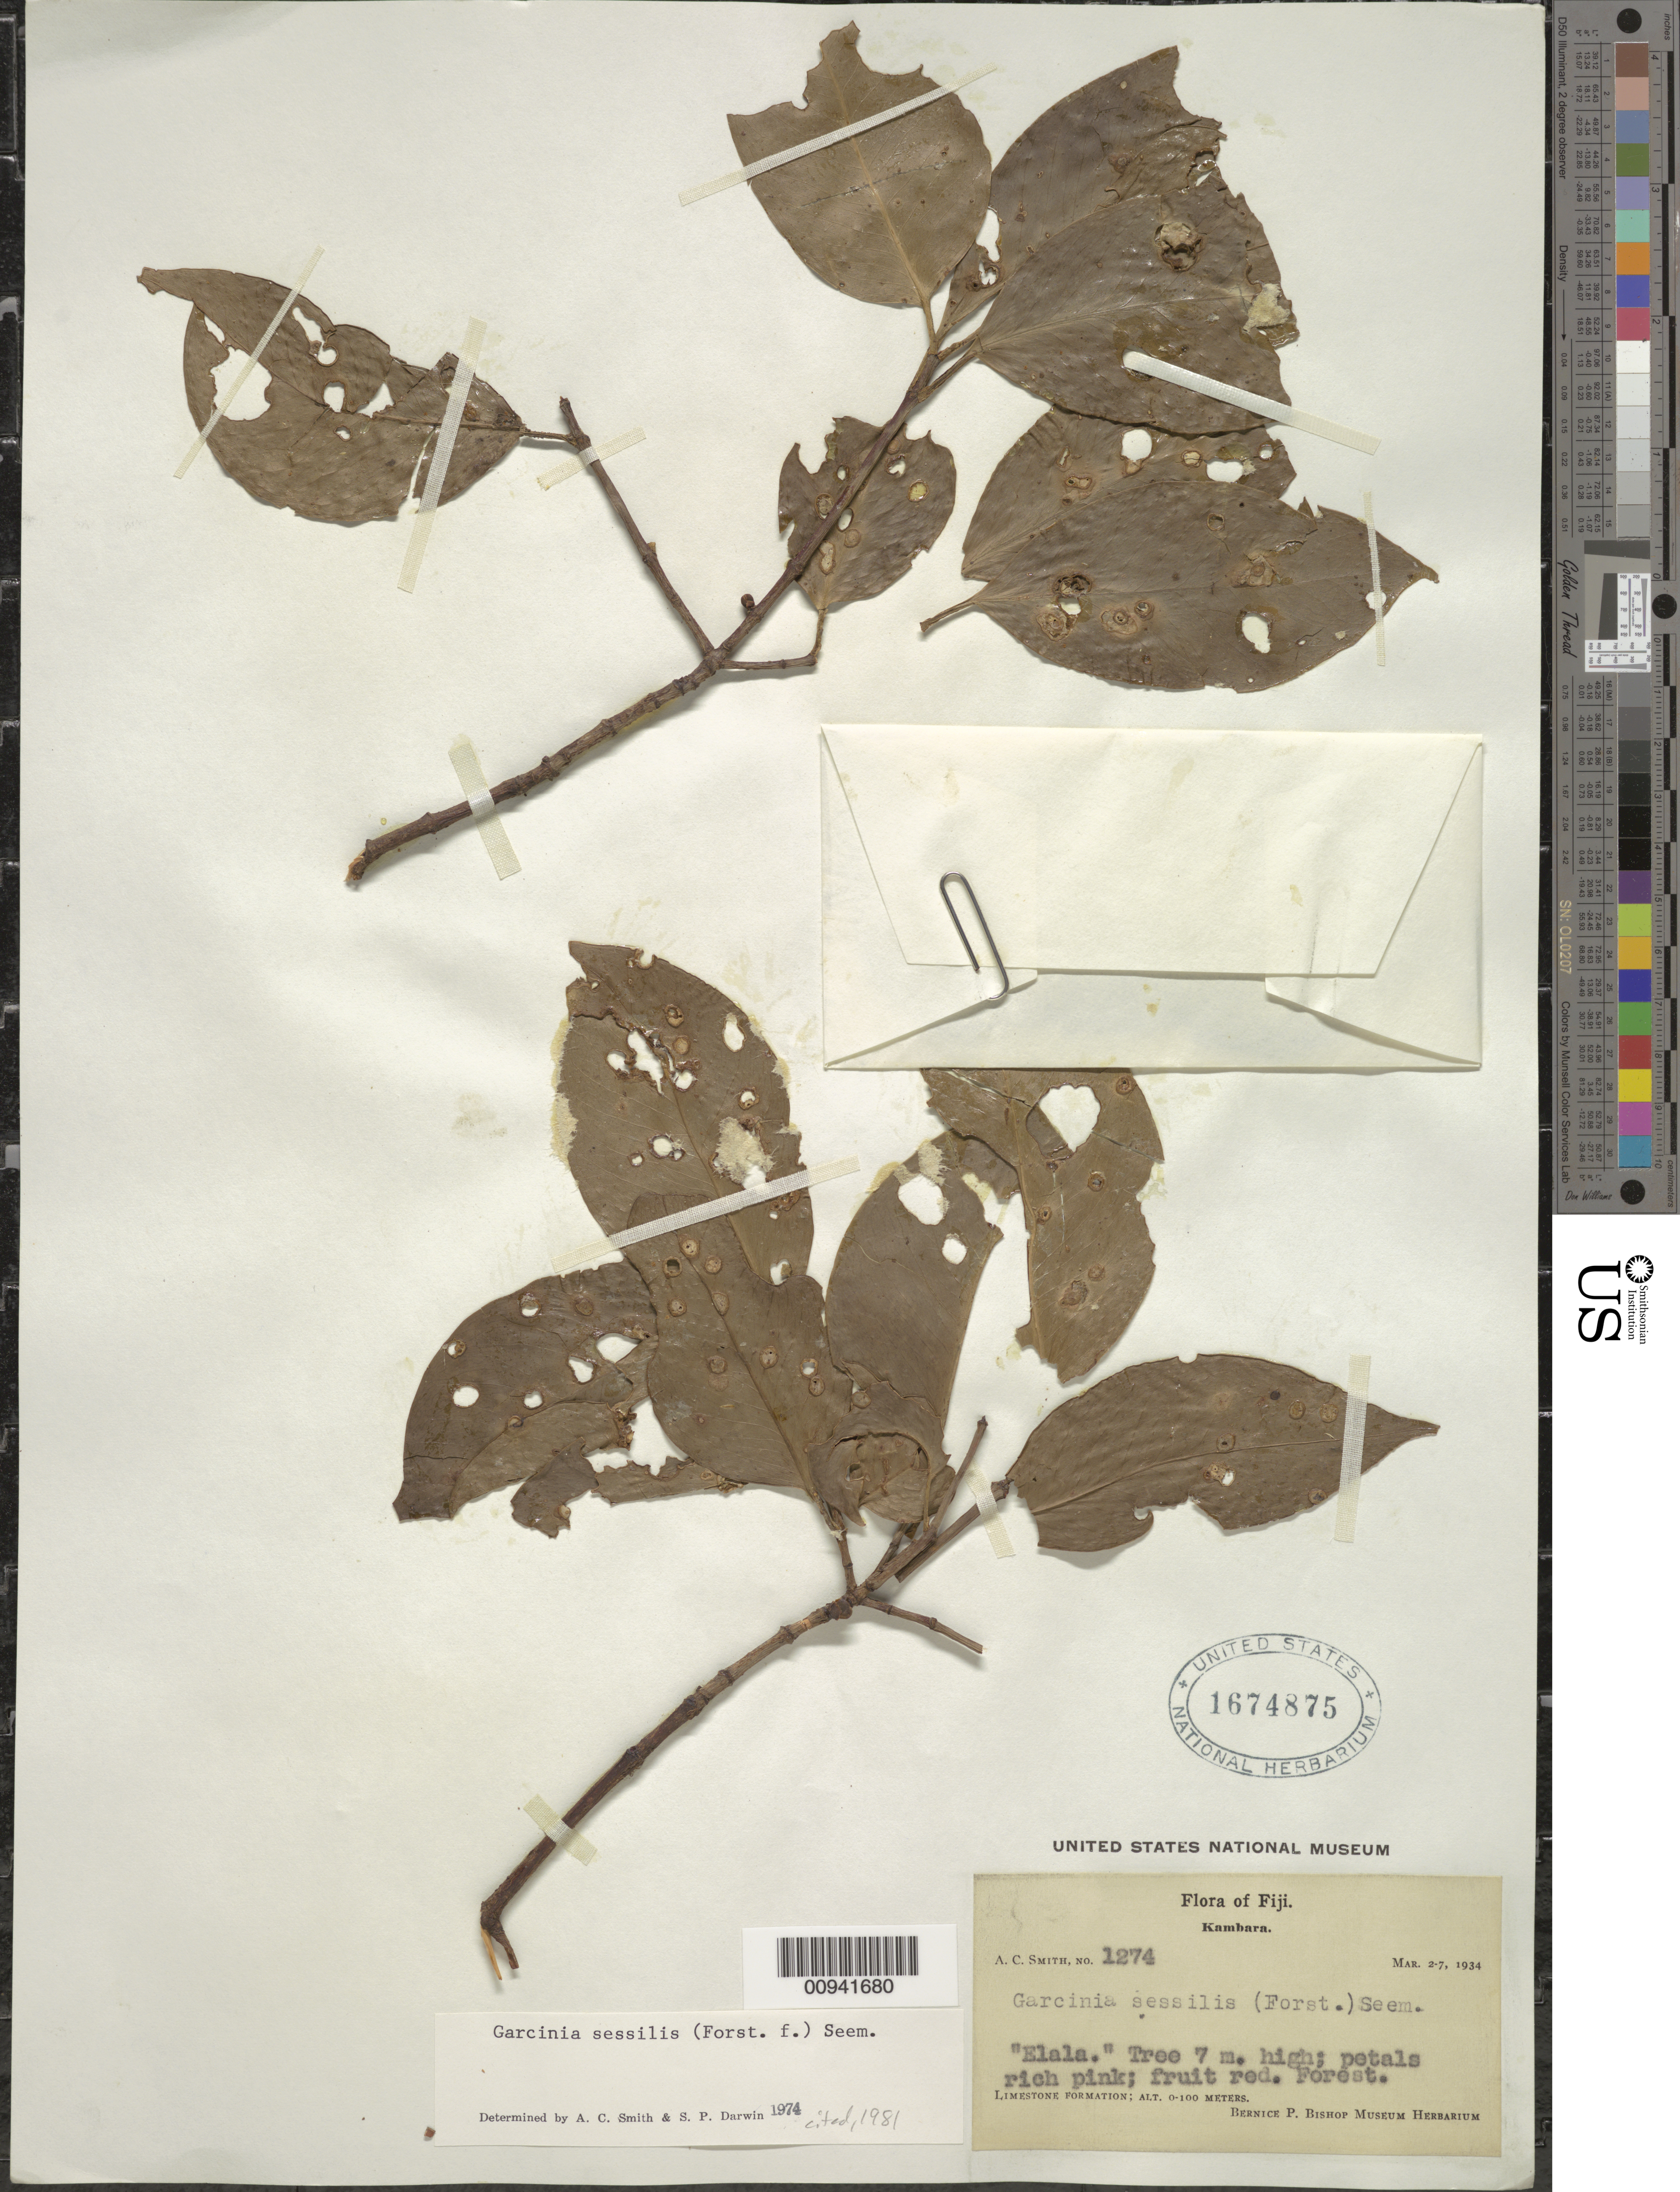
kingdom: Plantae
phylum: Tracheophyta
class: Magnoliopsida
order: Malpighiales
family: Clusiaceae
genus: Garcinia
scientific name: Garcinia sessilis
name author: (G. Forst.) Seem.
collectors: C. A. Smith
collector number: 1274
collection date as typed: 02 Mar 1934 to 07 Mar 1934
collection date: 1934-03-02/1934-03-07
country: Fiji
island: Kabara [Kambara]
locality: Kambara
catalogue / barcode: US 1674875